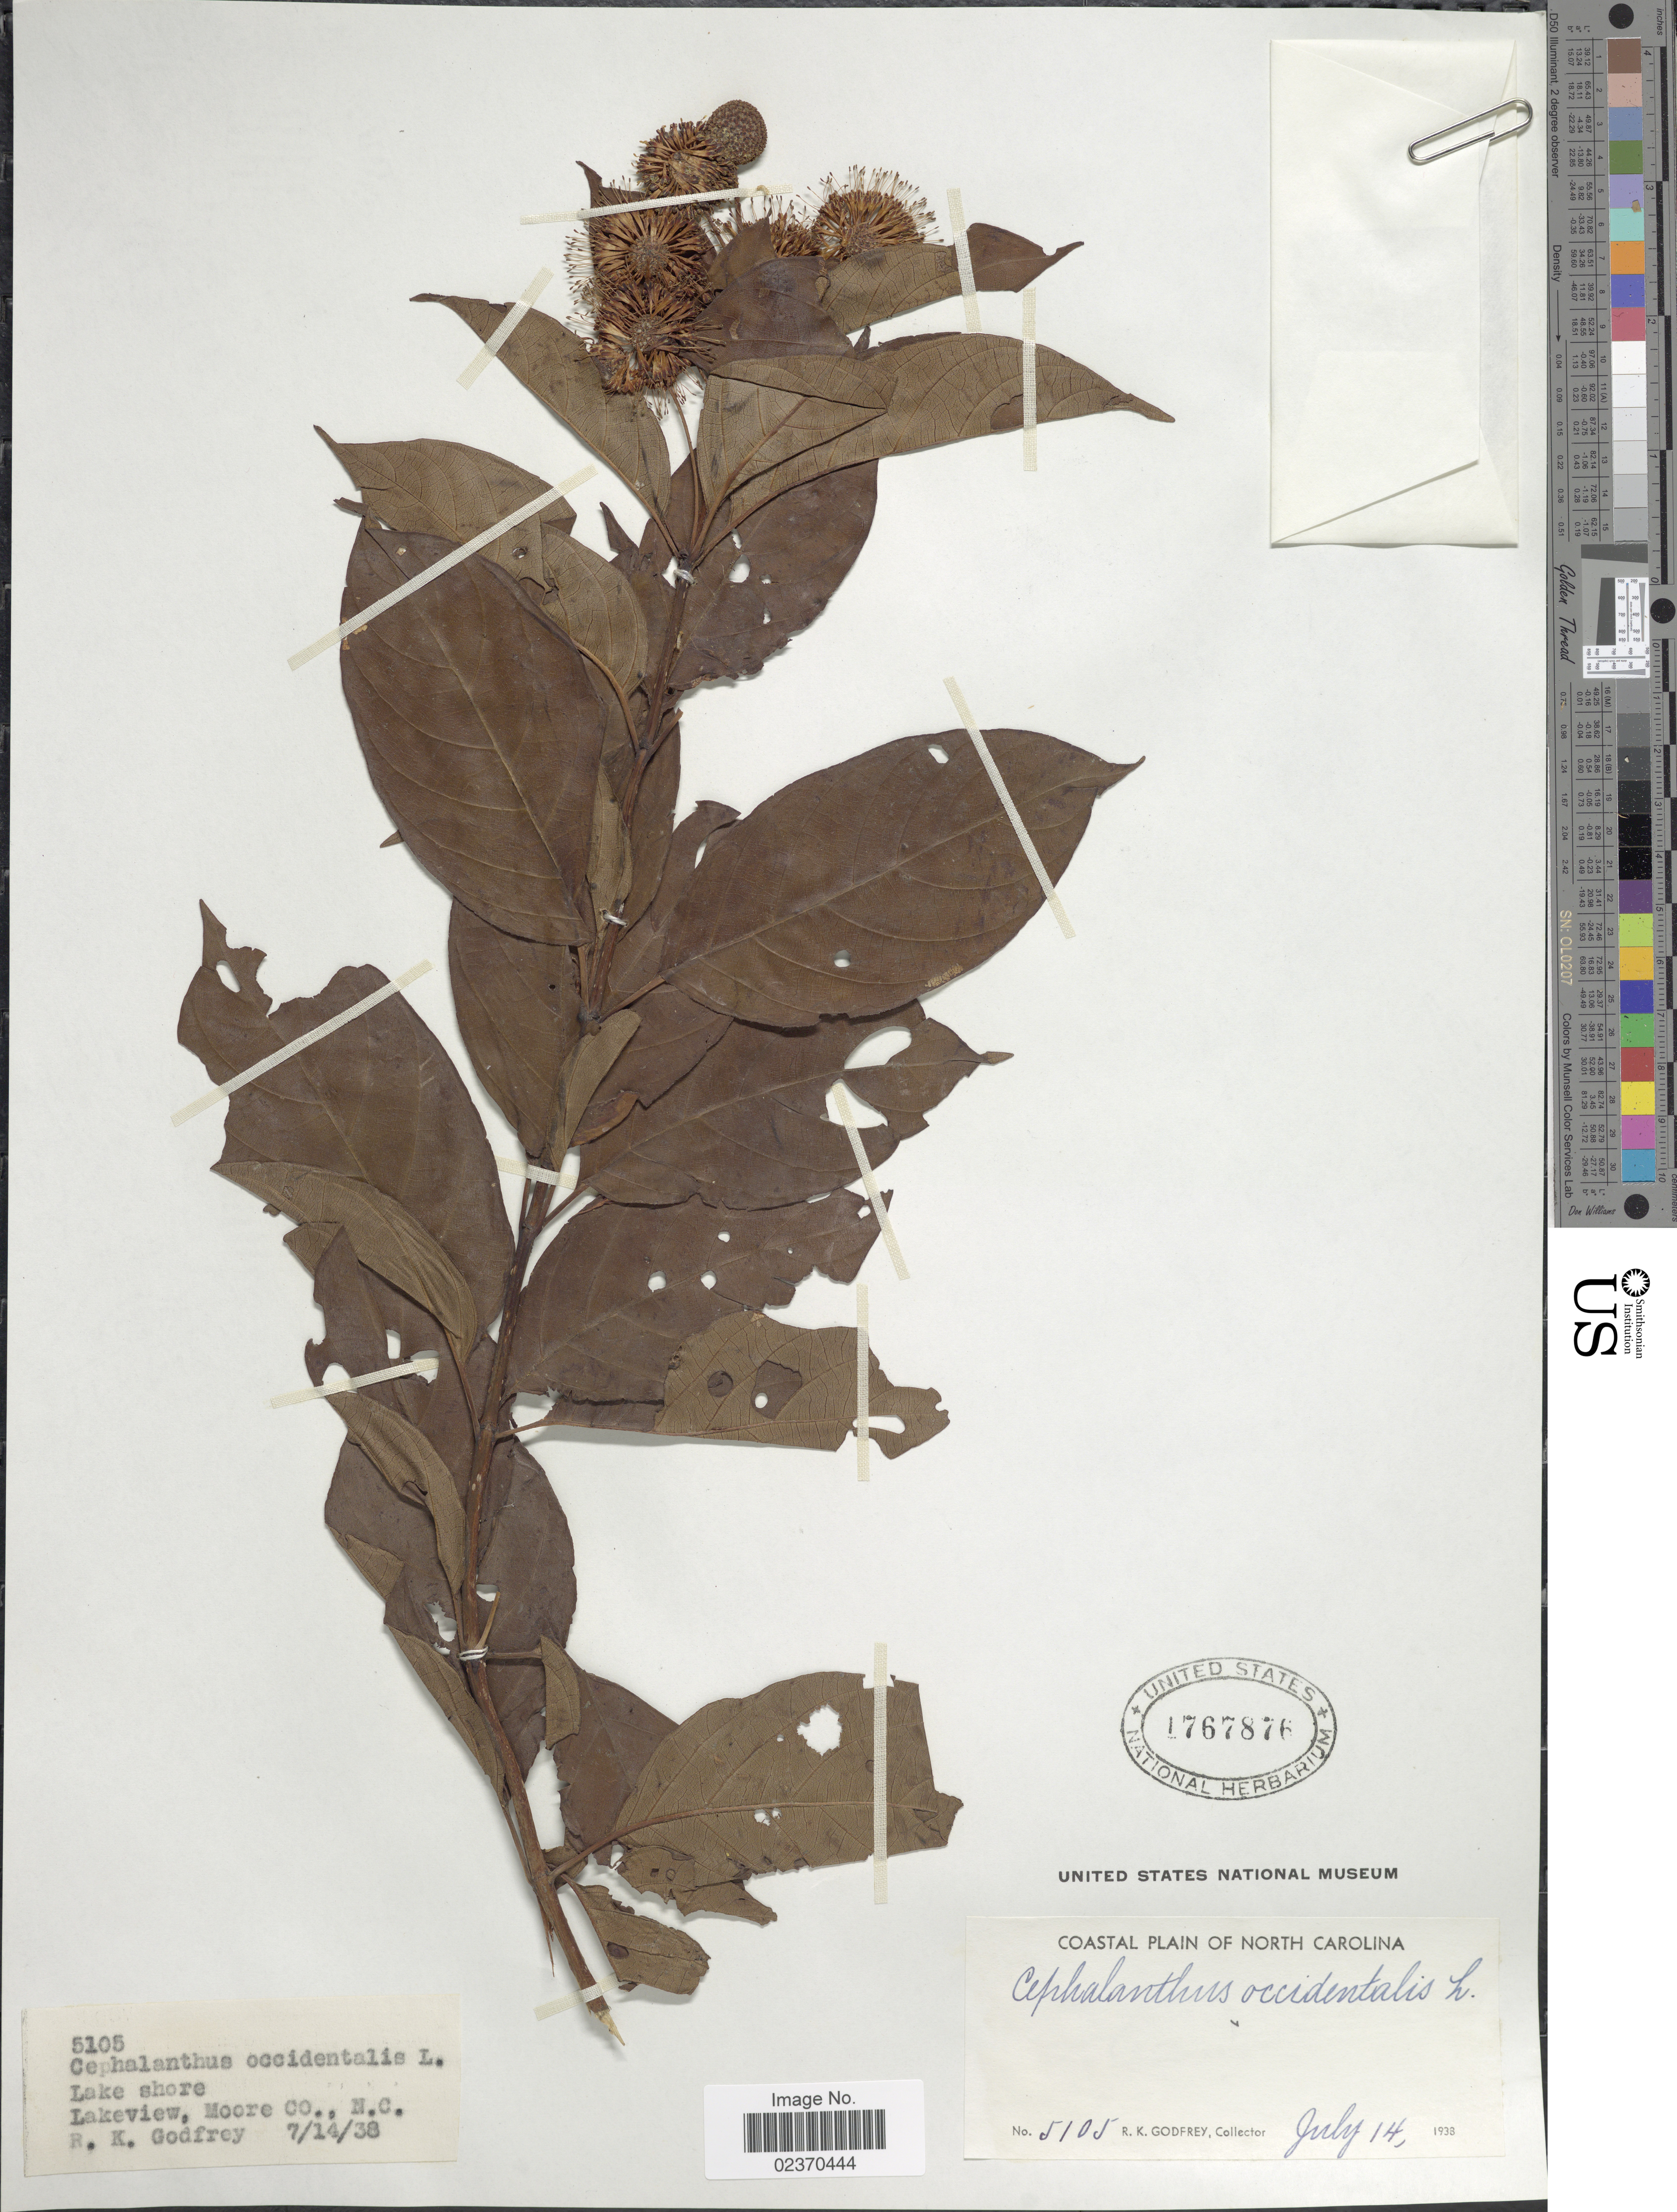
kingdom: Plantae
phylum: Tracheophyta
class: Magnoliopsida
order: Gentianales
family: Rubiaceae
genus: Cephalanthus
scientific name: Cephalanthus occidentalis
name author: L.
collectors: R. K. Godfrey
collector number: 5105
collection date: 1938-07-14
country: United States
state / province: North Carolina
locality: Coastal Plain of North Carolina. Lake shore, Lakeview, Moore Co.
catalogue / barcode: US 1767876